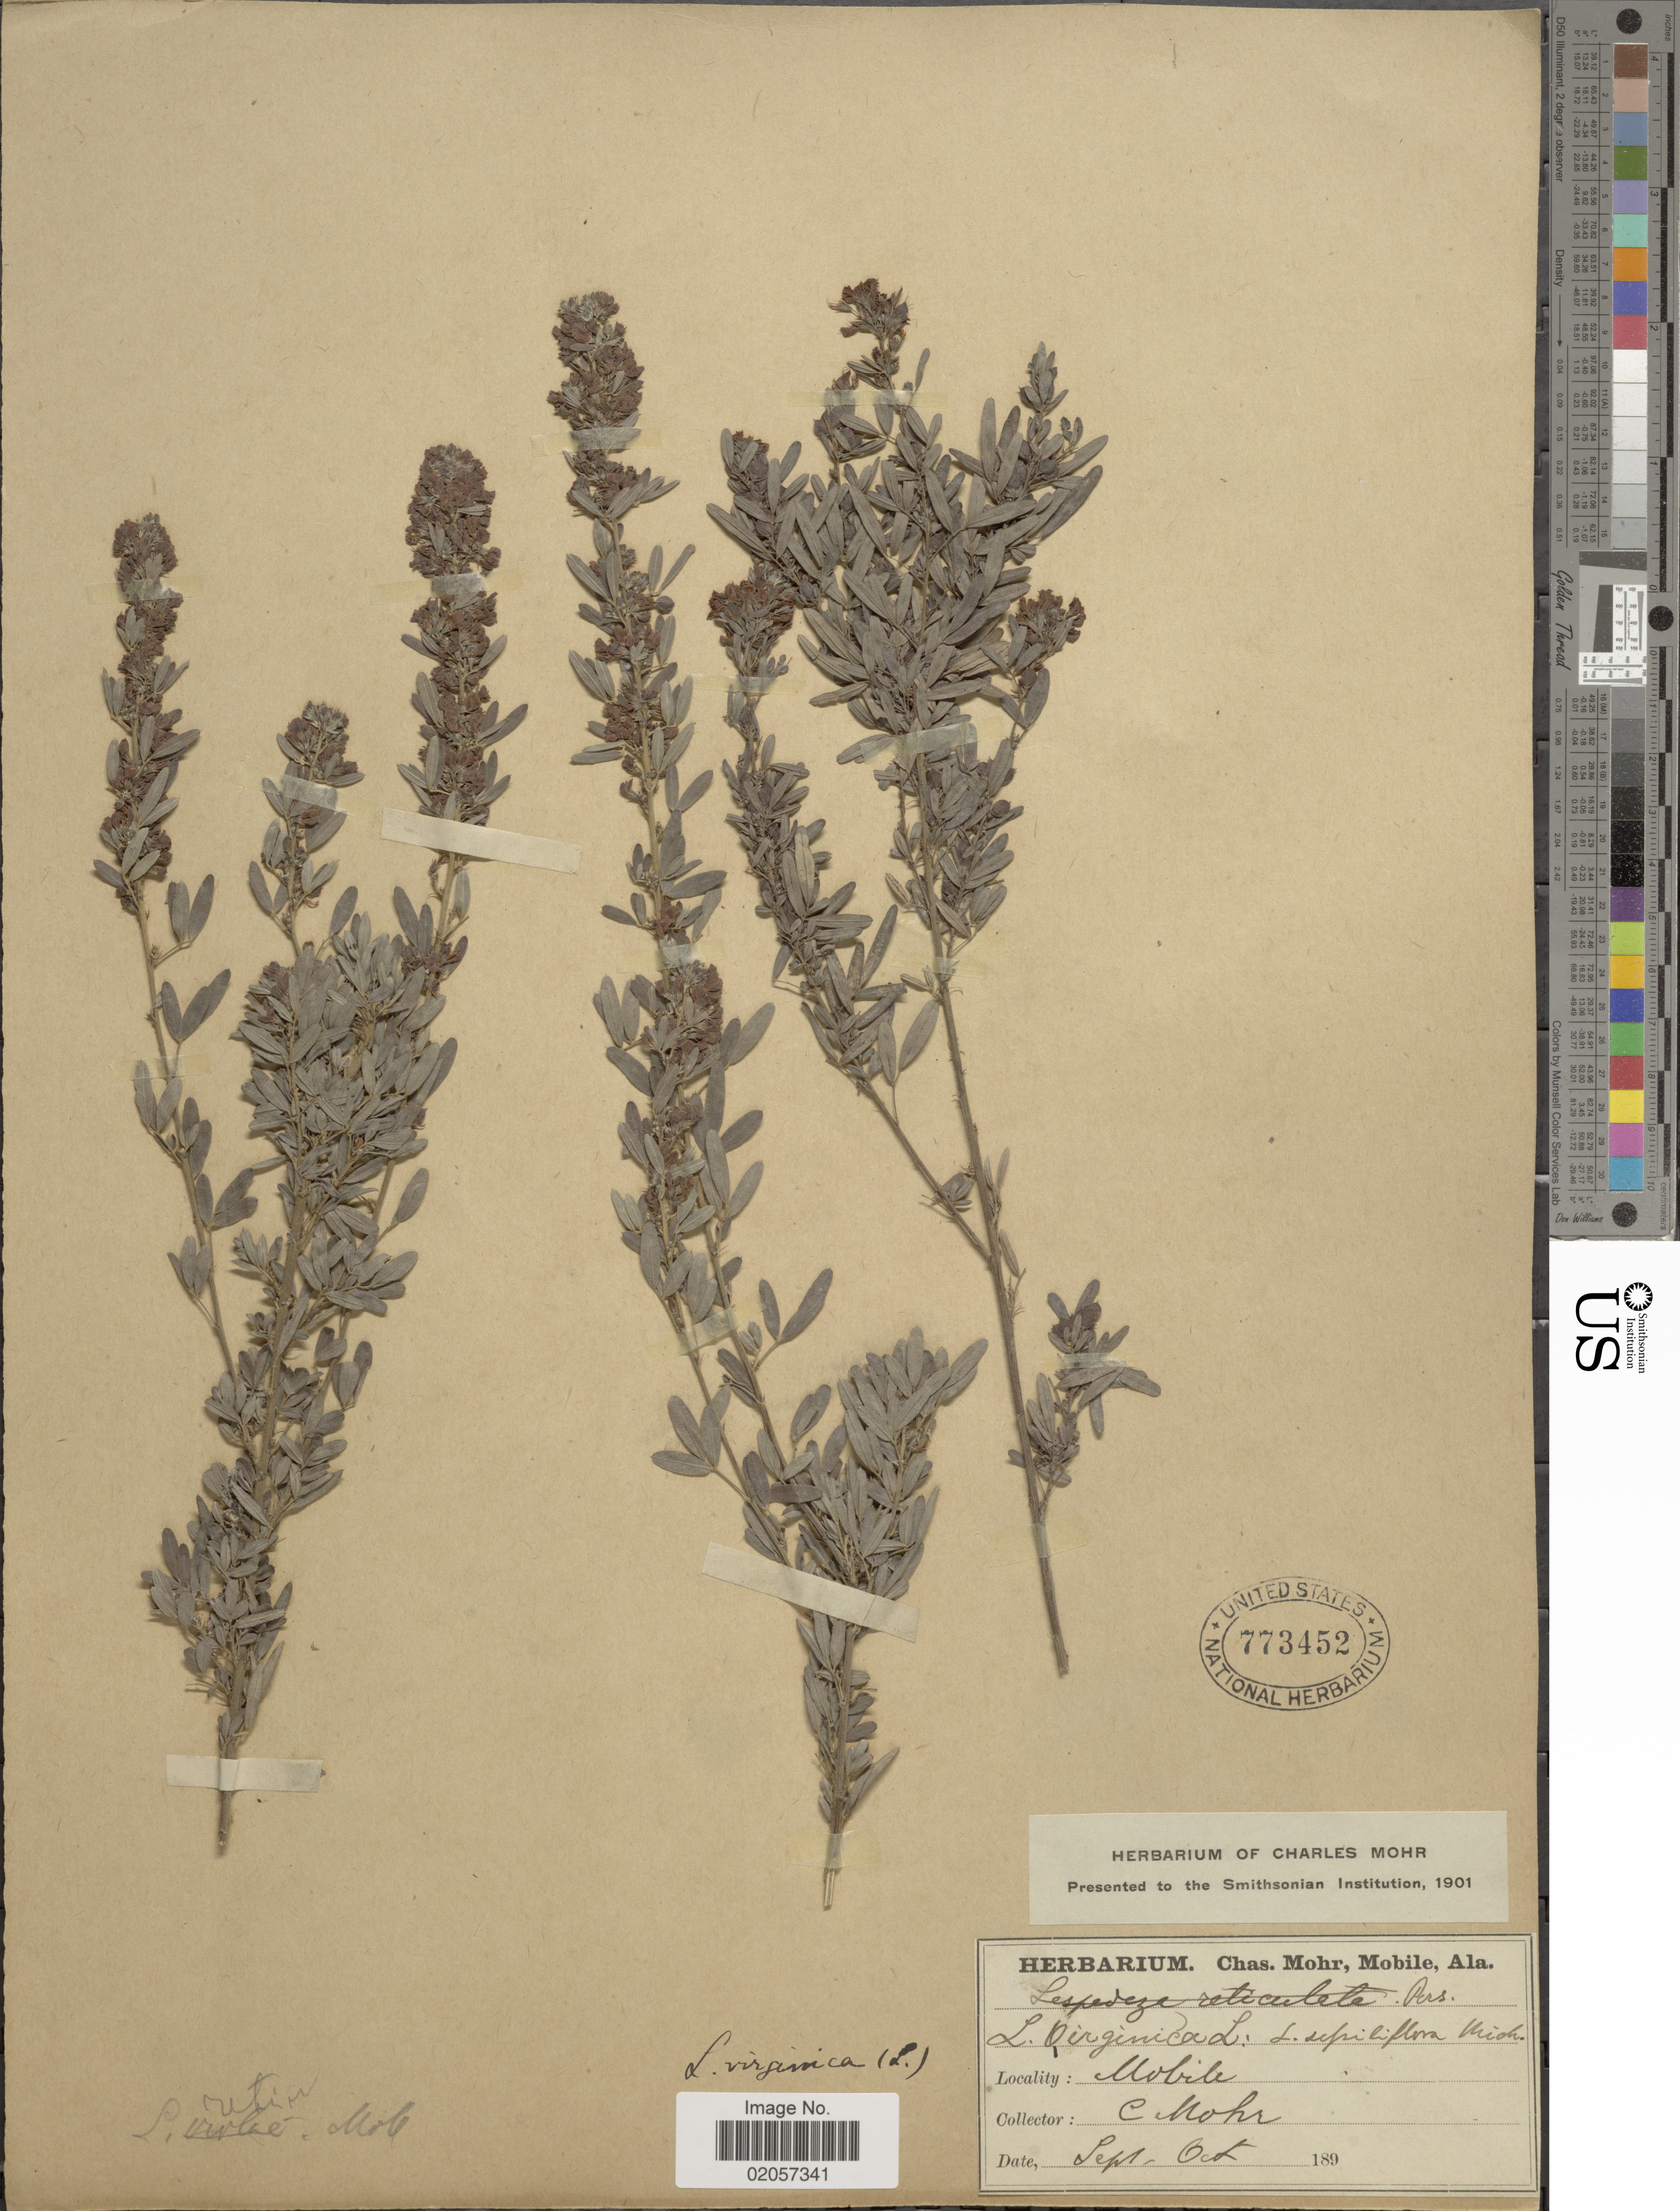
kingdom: Plantae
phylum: Tracheophyta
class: Magnoliopsida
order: Fabales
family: Fabaceae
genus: Lespedeza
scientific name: Lespedeza virginica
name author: (L.) Britton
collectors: C. T. Mohr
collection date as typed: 189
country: United States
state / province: Alabama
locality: Mobile.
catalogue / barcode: US 773452